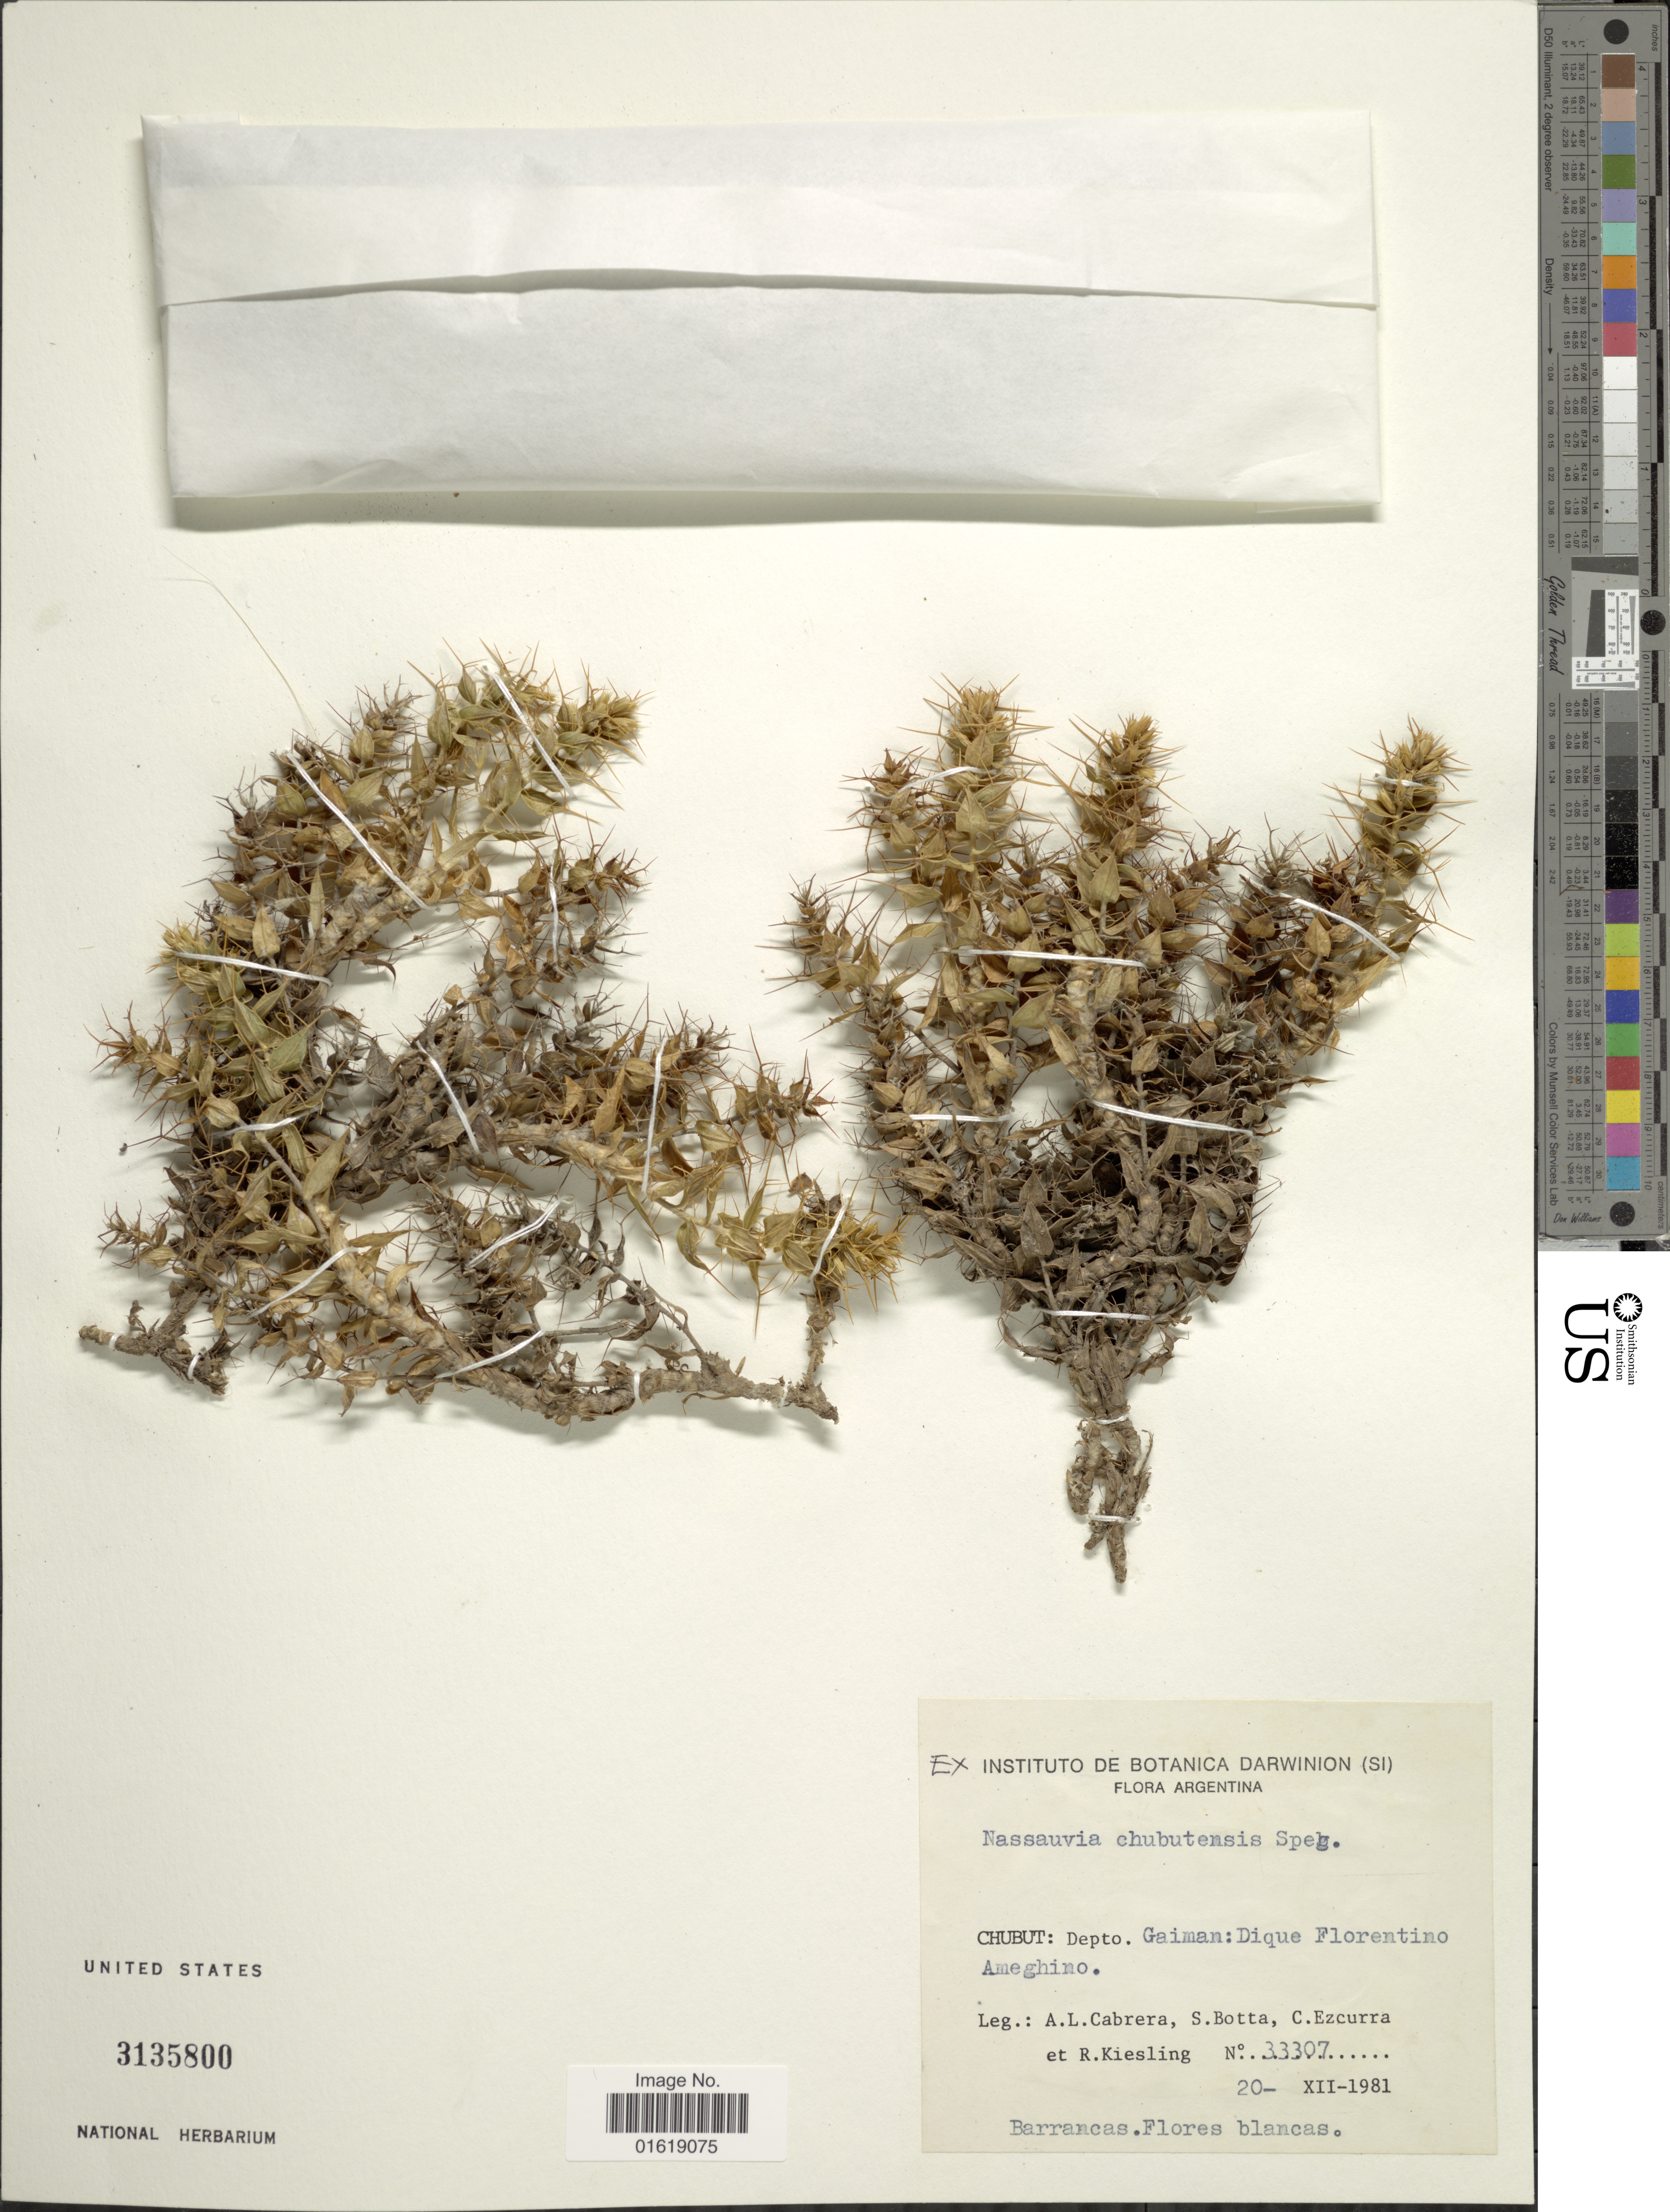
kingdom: Plantae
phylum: Tracheophyta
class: Magnoliopsida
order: Asterales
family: Asteraceae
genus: Nassauvia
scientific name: Nassauvia chubutensis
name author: Speg.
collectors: A. L. Cabrera, S. Botta, C. Ezcurra & R. Kiesling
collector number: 33307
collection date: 1981-12-20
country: Argentina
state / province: Chubut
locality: Chubut: Depto. Gaiman: Dique Florentino Ameghino.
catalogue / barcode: US 3135800